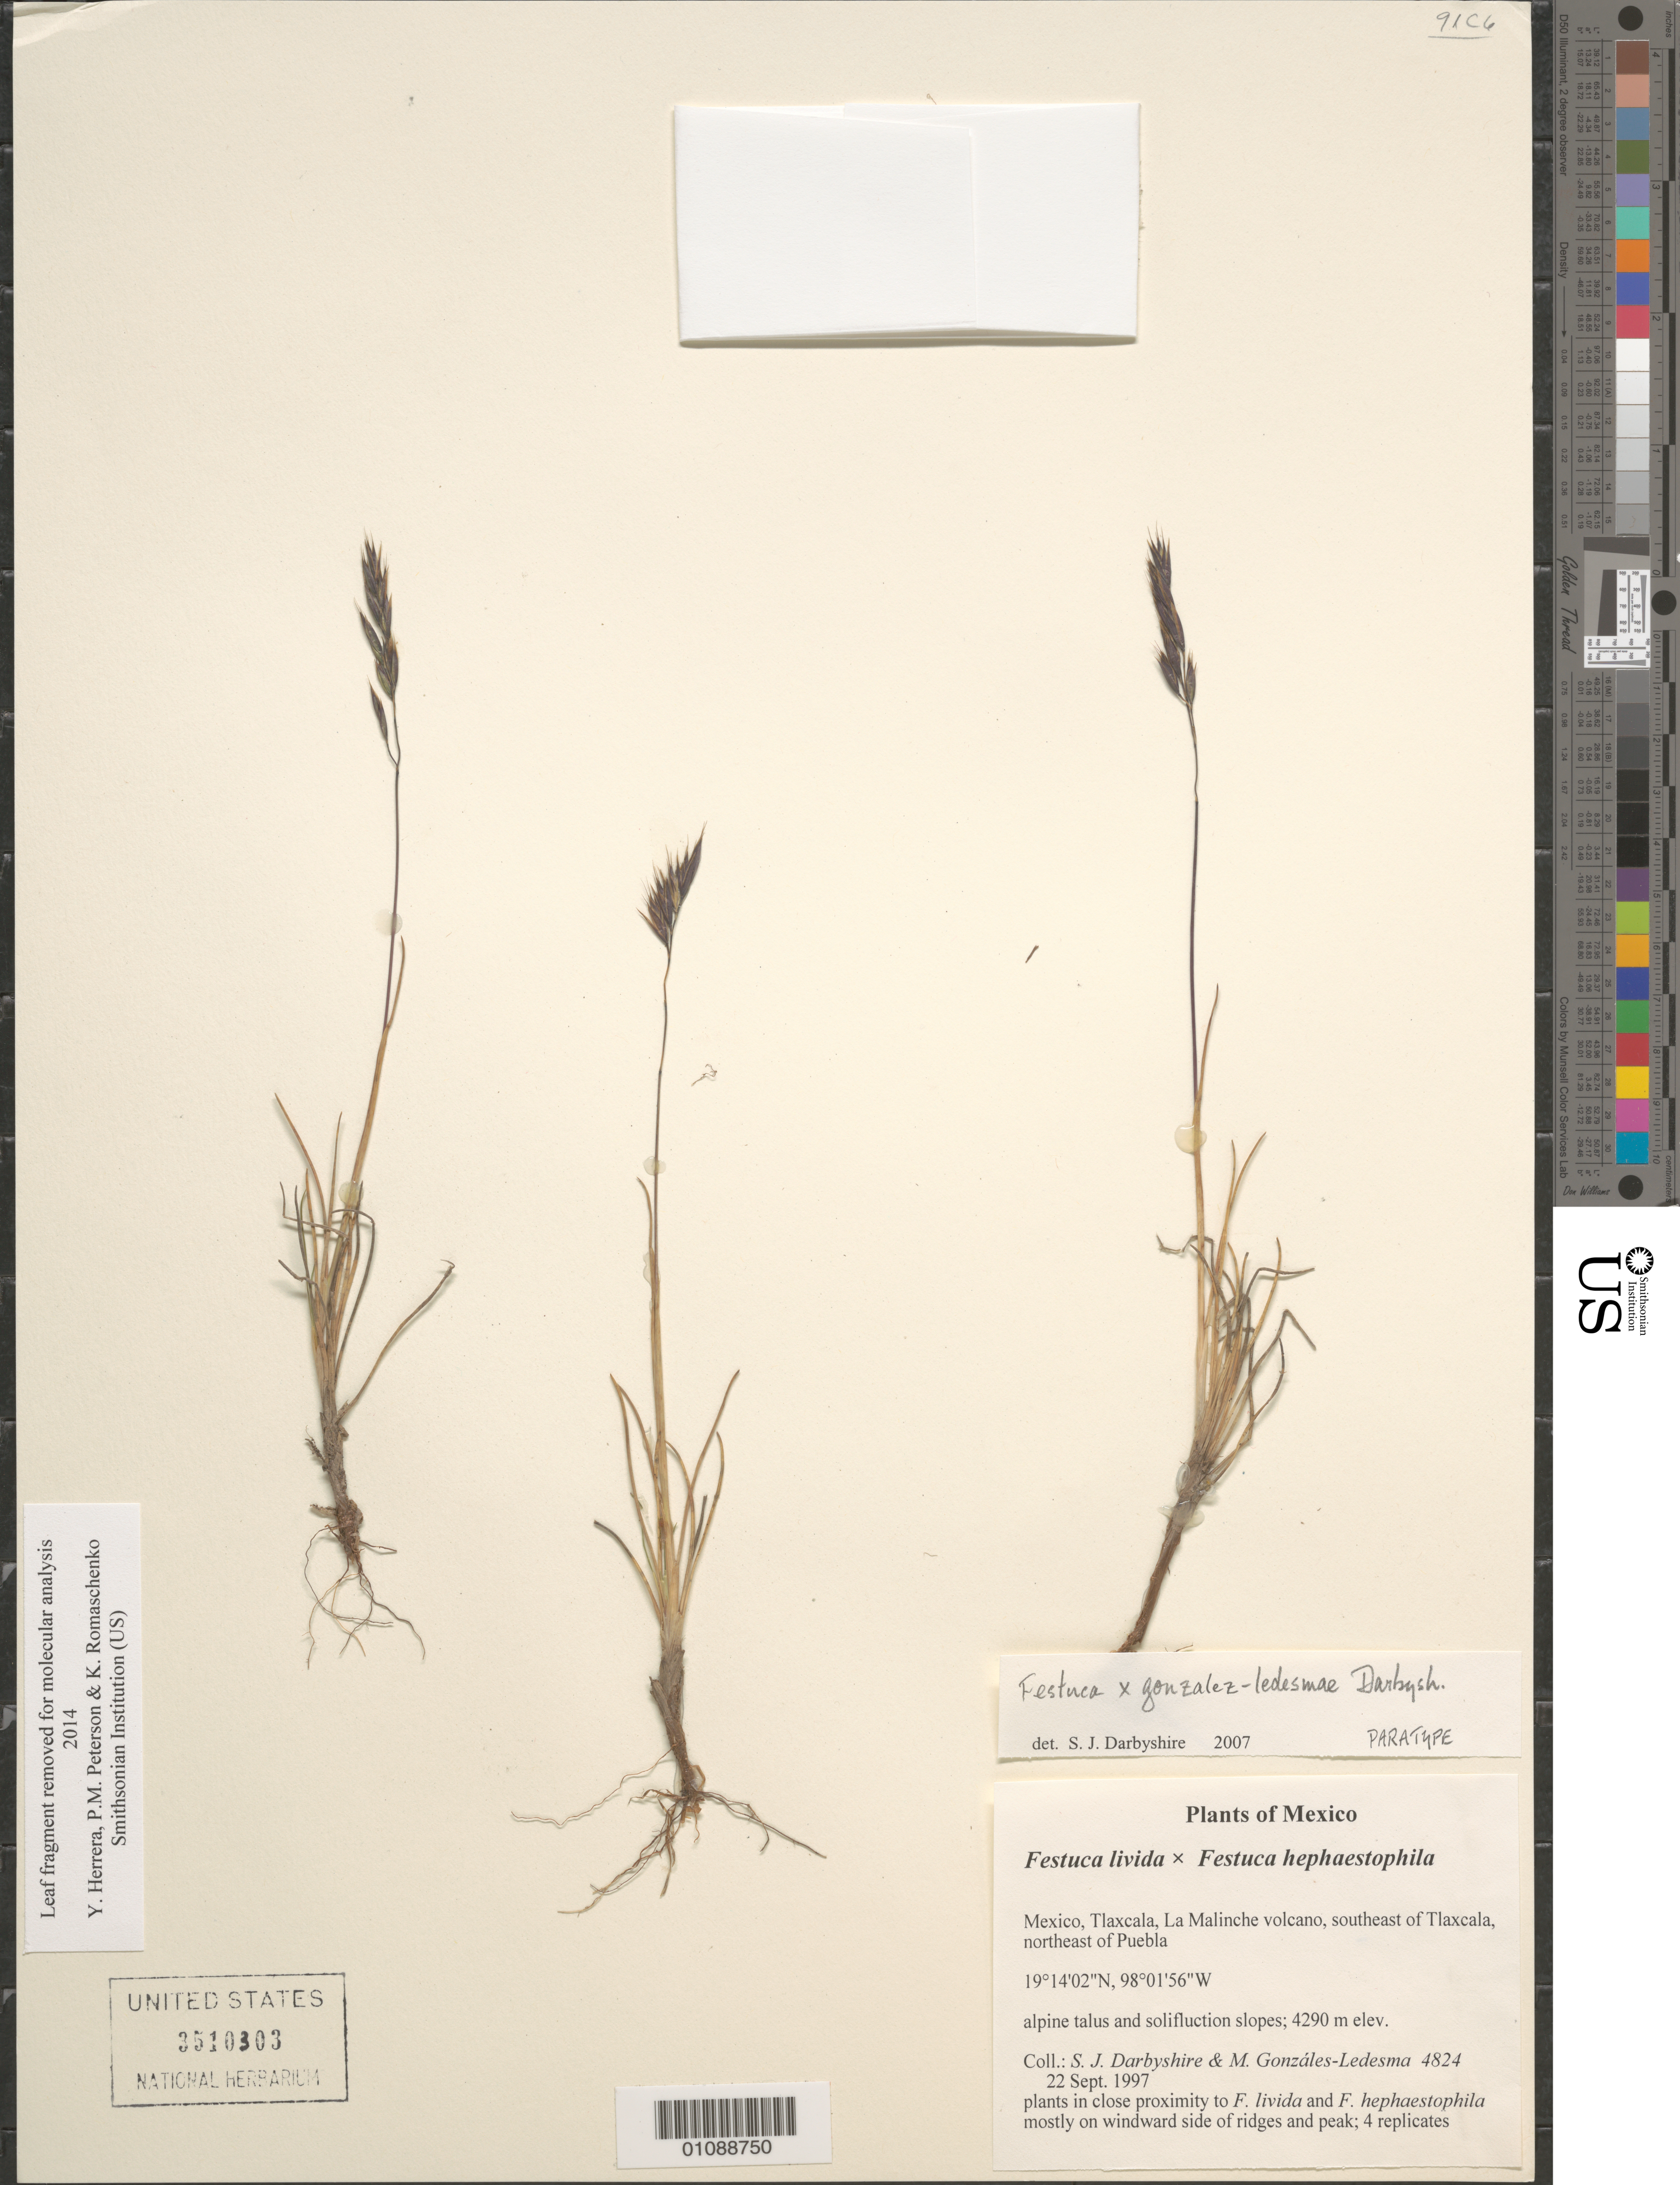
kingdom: Plantae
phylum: Tracheophyta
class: Liliopsida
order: Poales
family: Poaceae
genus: Festuca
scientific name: Festuca x gonzalez-ledesmae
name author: Darbysh.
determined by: Darbyshire, S. J.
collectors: S. Darbyshire & M. González-Ledesma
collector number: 4824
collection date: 1997-09-22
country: Mexico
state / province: Tlaxcala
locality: La Malinche volcano SE of Tlaxcala, NE of Puebla.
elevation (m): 4290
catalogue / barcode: US 3510303